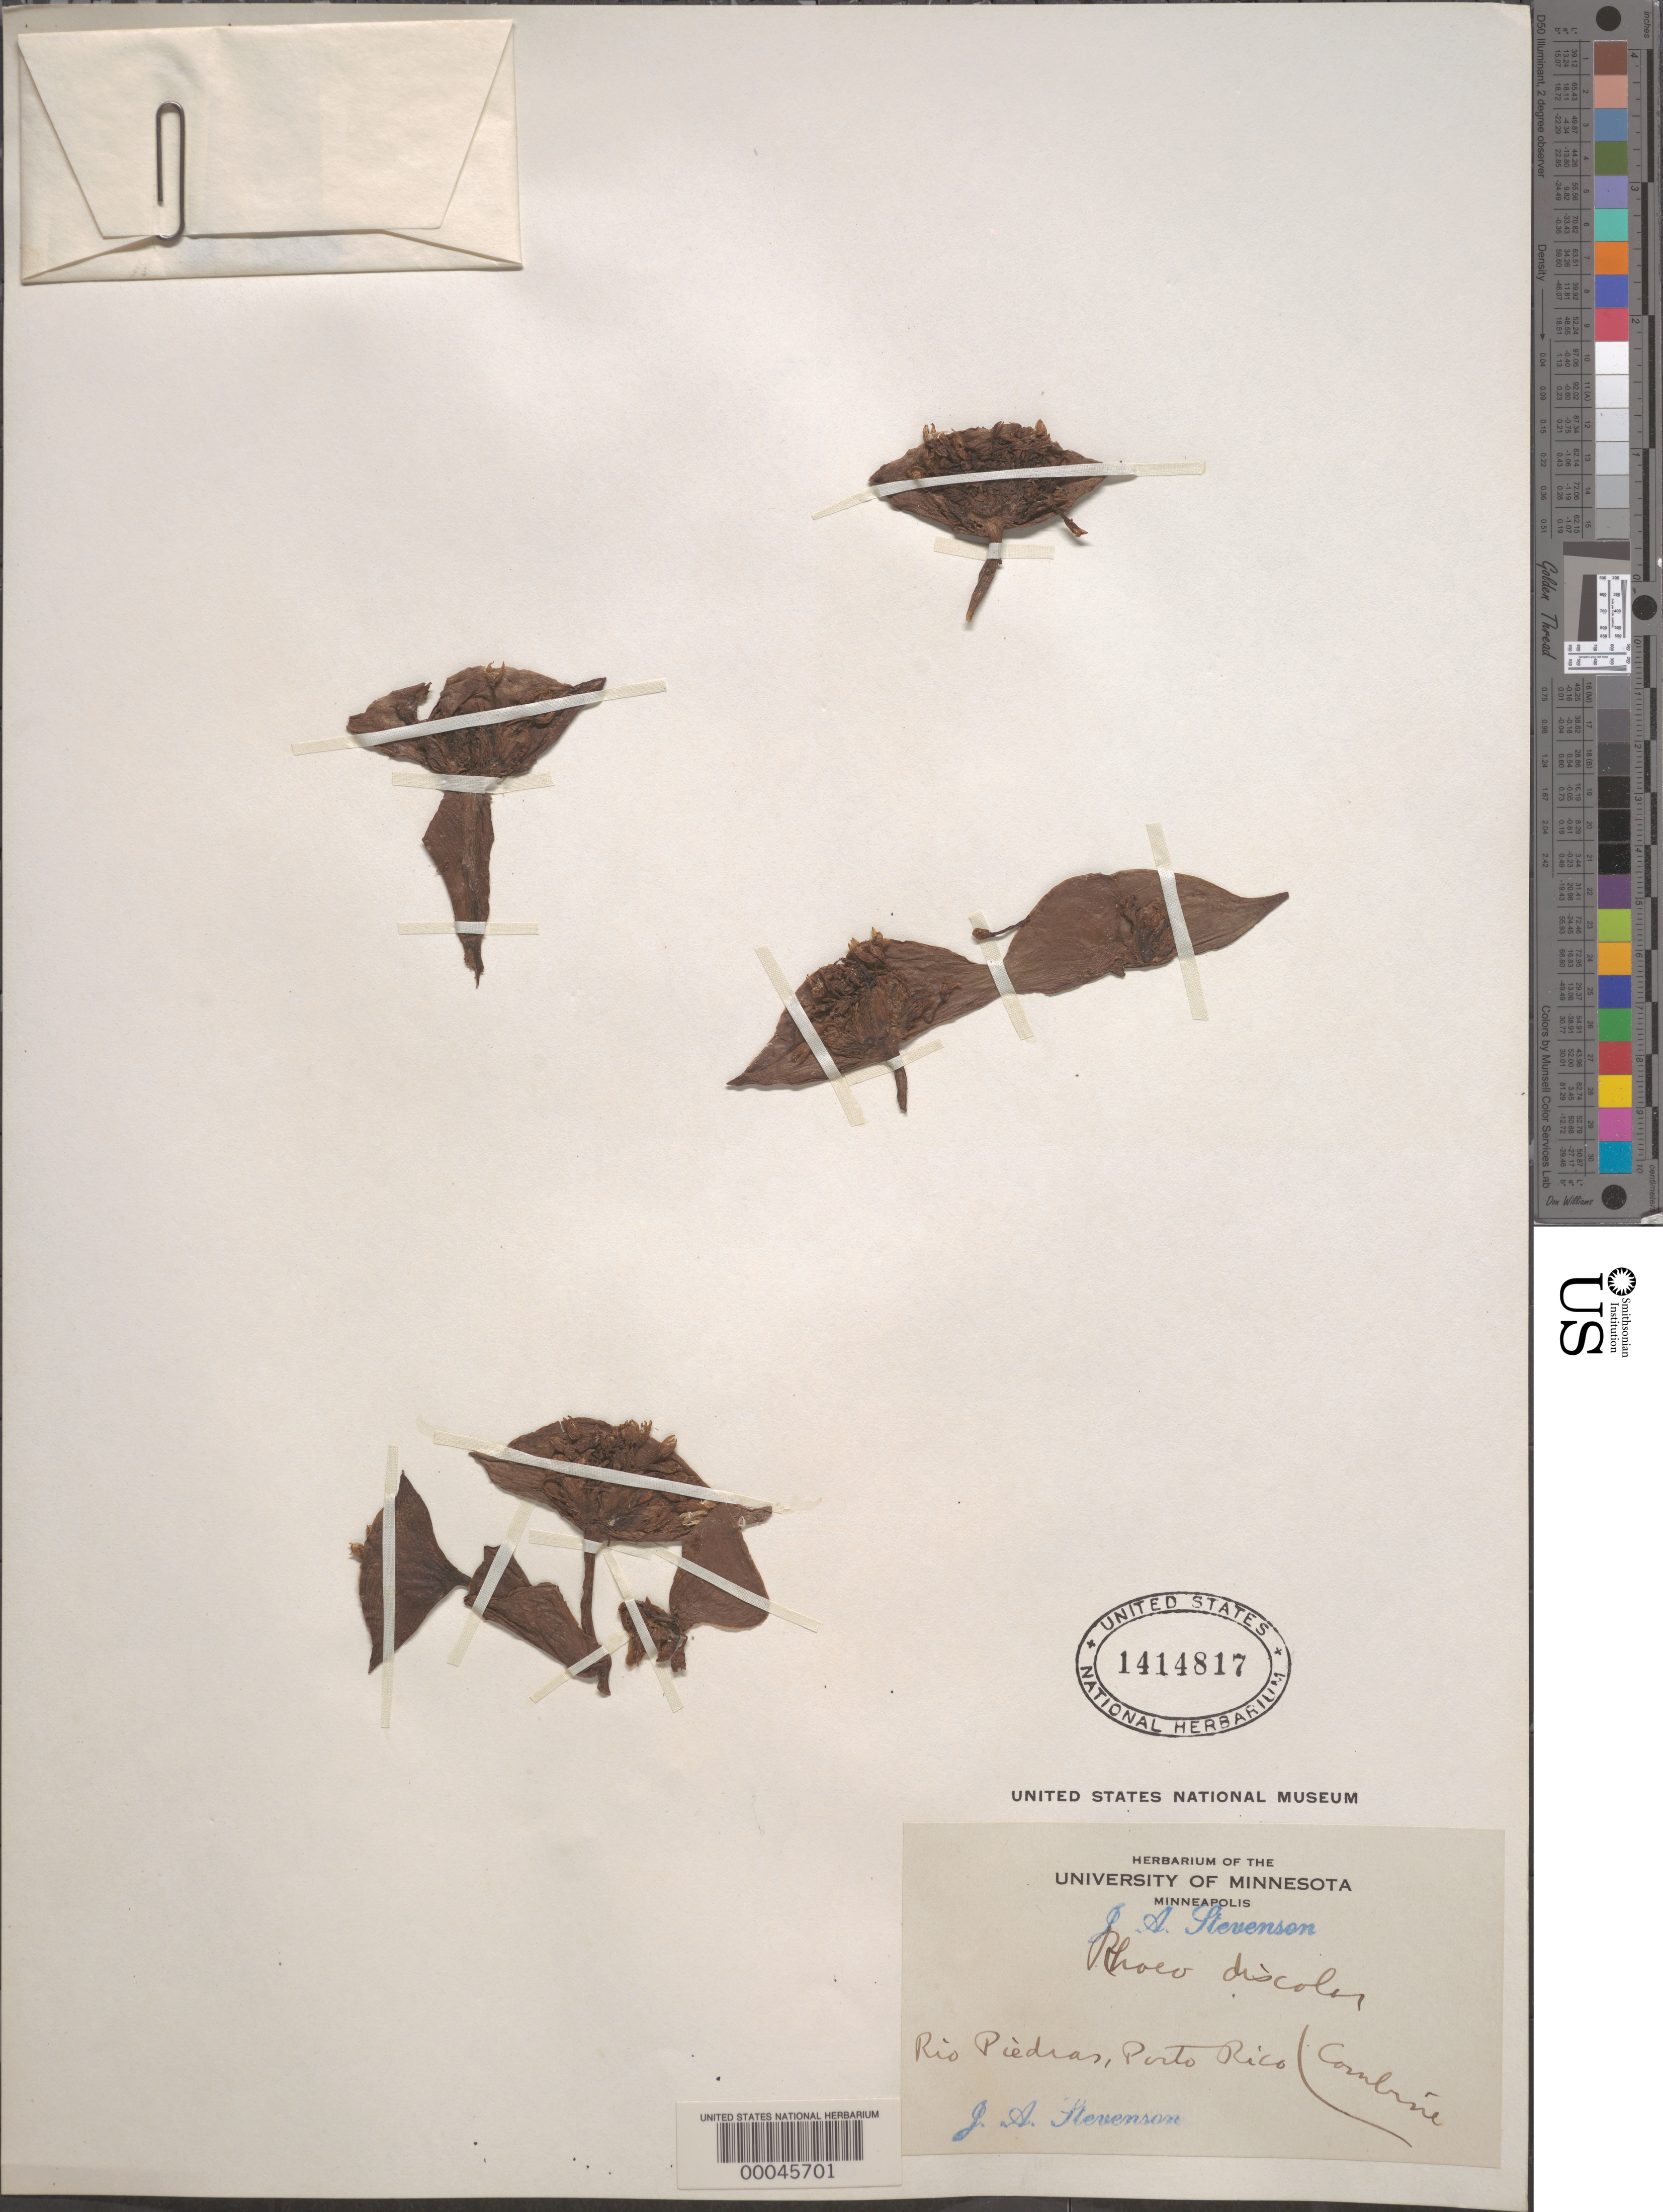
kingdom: Plantae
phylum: Tracheophyta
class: Liliopsida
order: Commelinales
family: Commelinaceae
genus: Tradescantia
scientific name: Tradescantia spathacea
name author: Sw.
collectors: J. Stevenson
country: Puerto Rico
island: Greater Antilles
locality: Rio piedras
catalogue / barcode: US 1414817